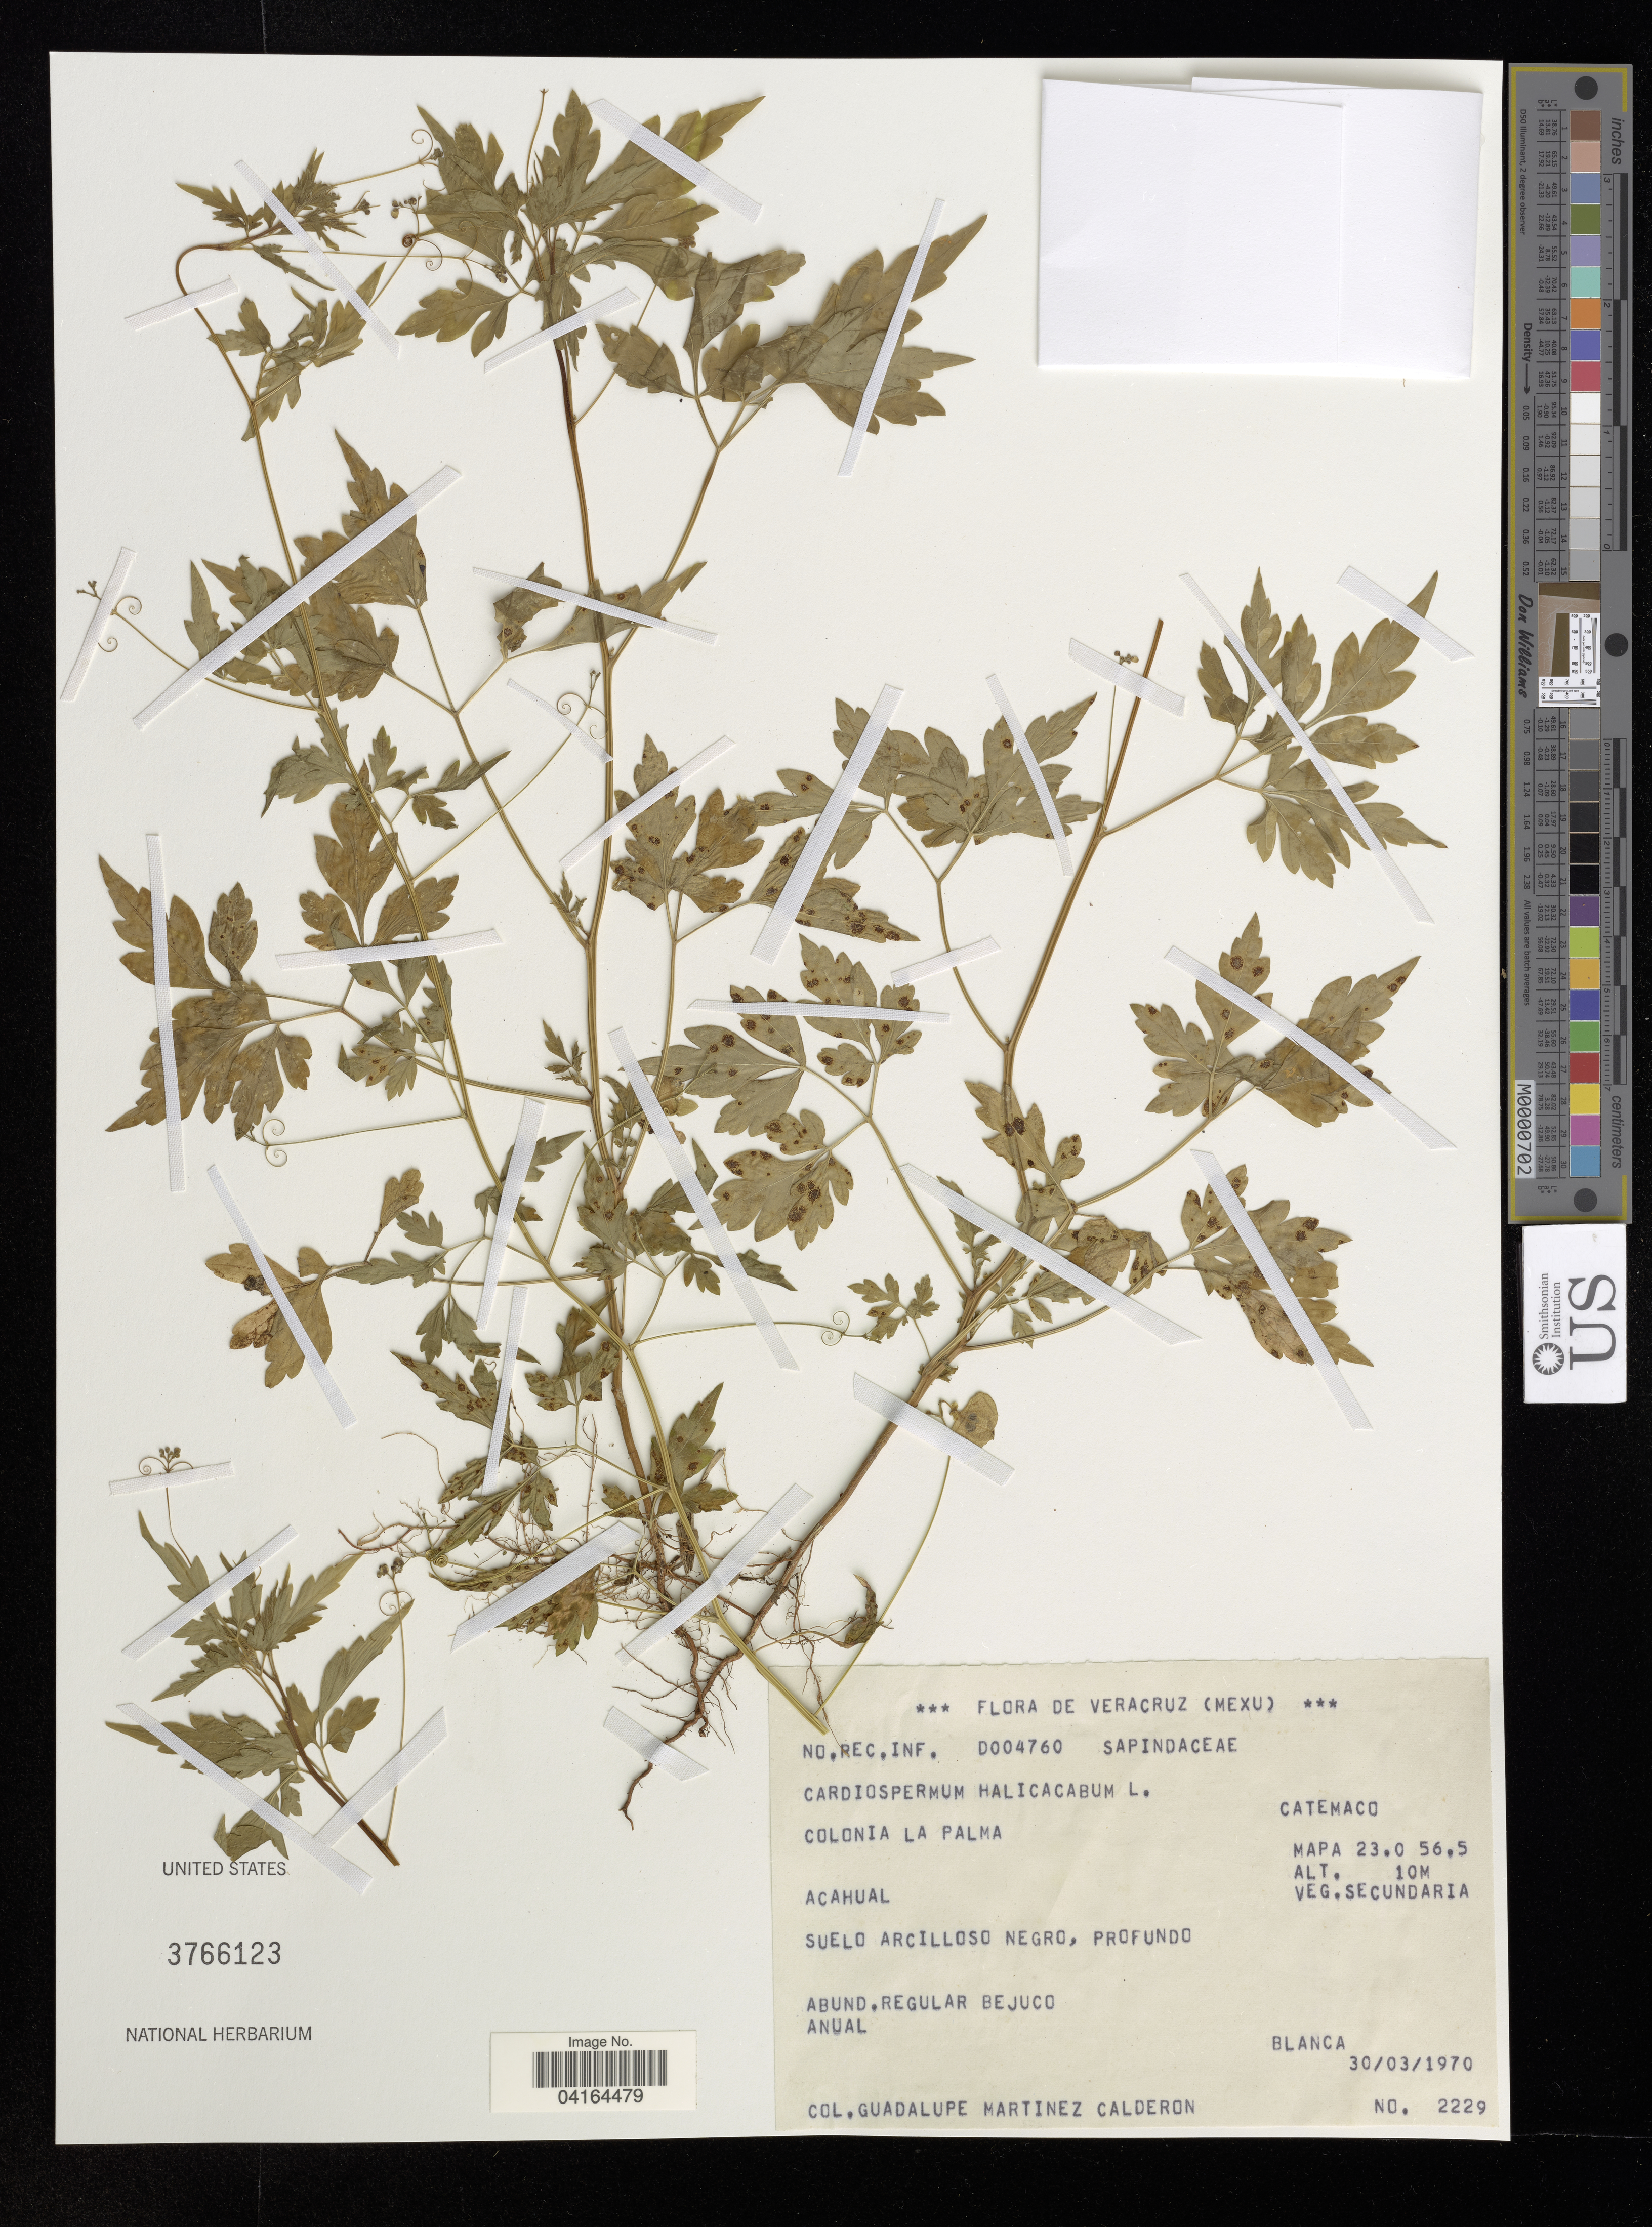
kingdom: Plantae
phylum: Tracheophyta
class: Magnoliopsida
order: Sapindales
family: Sapindaceae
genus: Cardiospermum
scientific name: Cardiospermum halicacabum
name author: L.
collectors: G. Martínez Calderón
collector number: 2229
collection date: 1970-03-30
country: Mexico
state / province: Veracruz Llave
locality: Catemaco. Colonia La Palma.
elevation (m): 10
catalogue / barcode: US 3766123